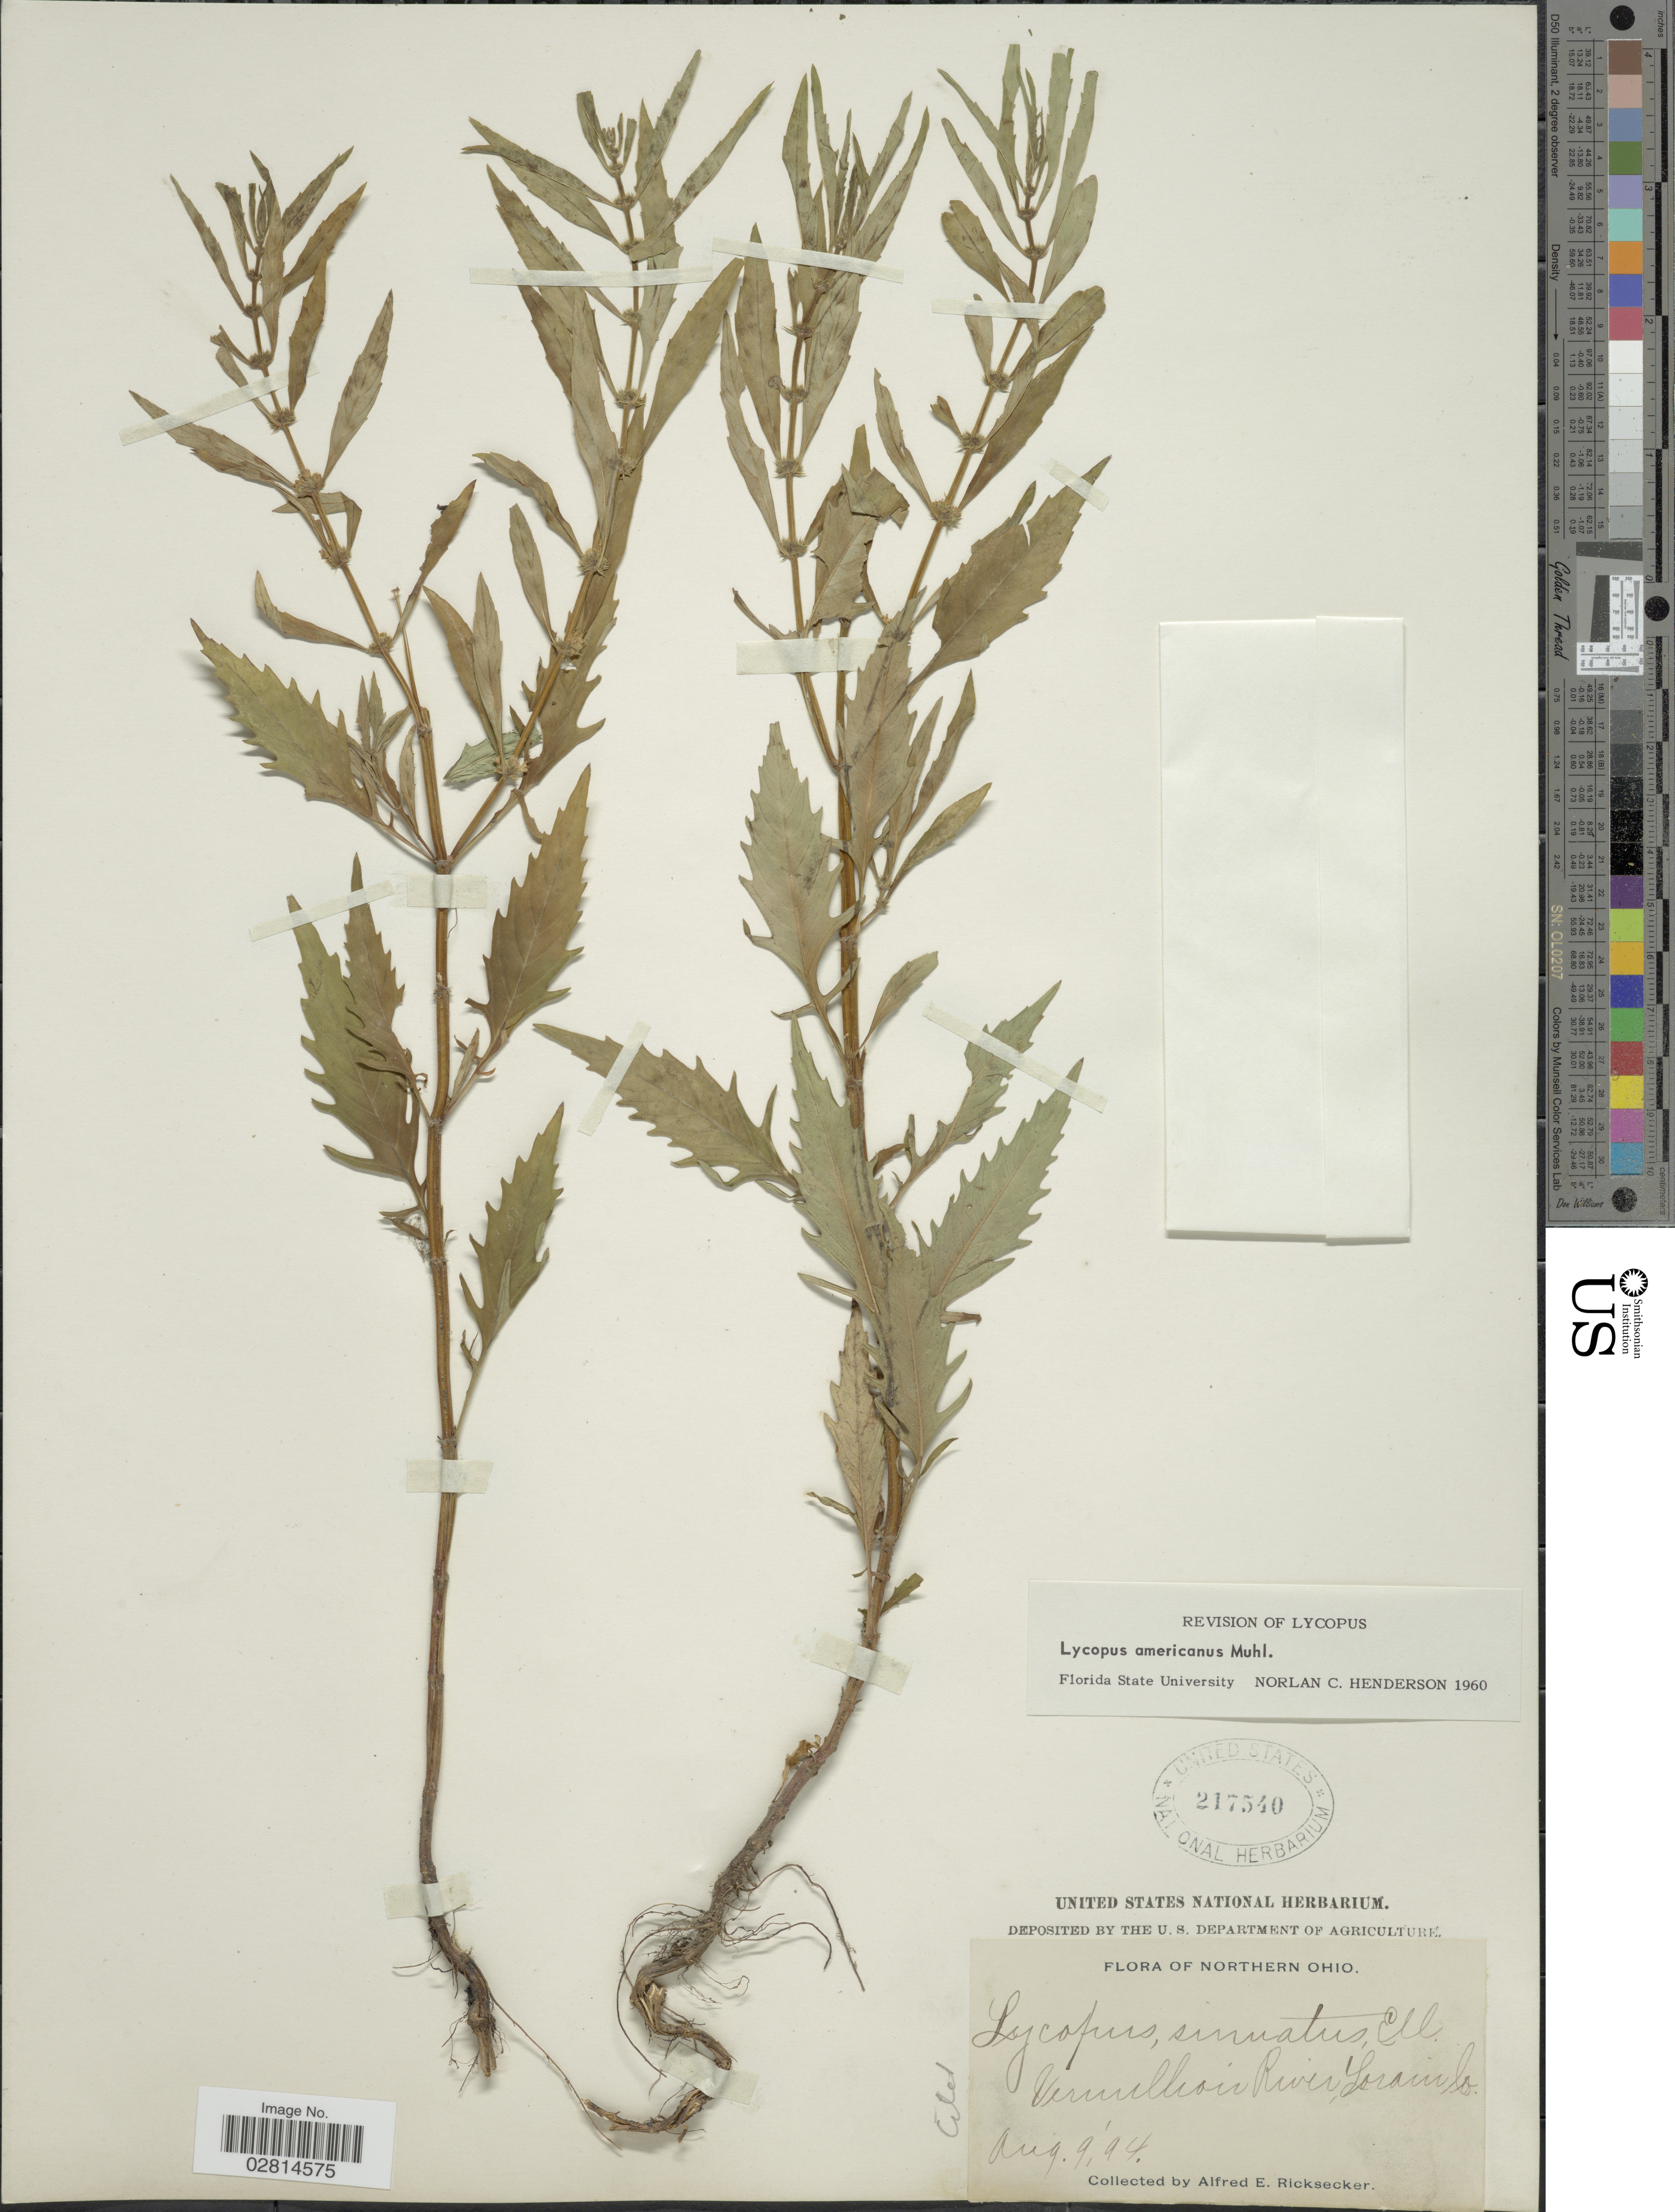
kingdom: Plantae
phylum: Tracheophyta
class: Magnoliopsida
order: Lamiales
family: Lamiaceae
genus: Lycopus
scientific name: Lycopus americanus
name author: Muhl. ex W.P.C. Barton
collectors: A. E. Ricksecker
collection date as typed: Transcribed d/m/y: 9/8/94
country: United States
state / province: Ohio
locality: Northern Ohio. Vermillion River, Lorain Co.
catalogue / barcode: US 217540